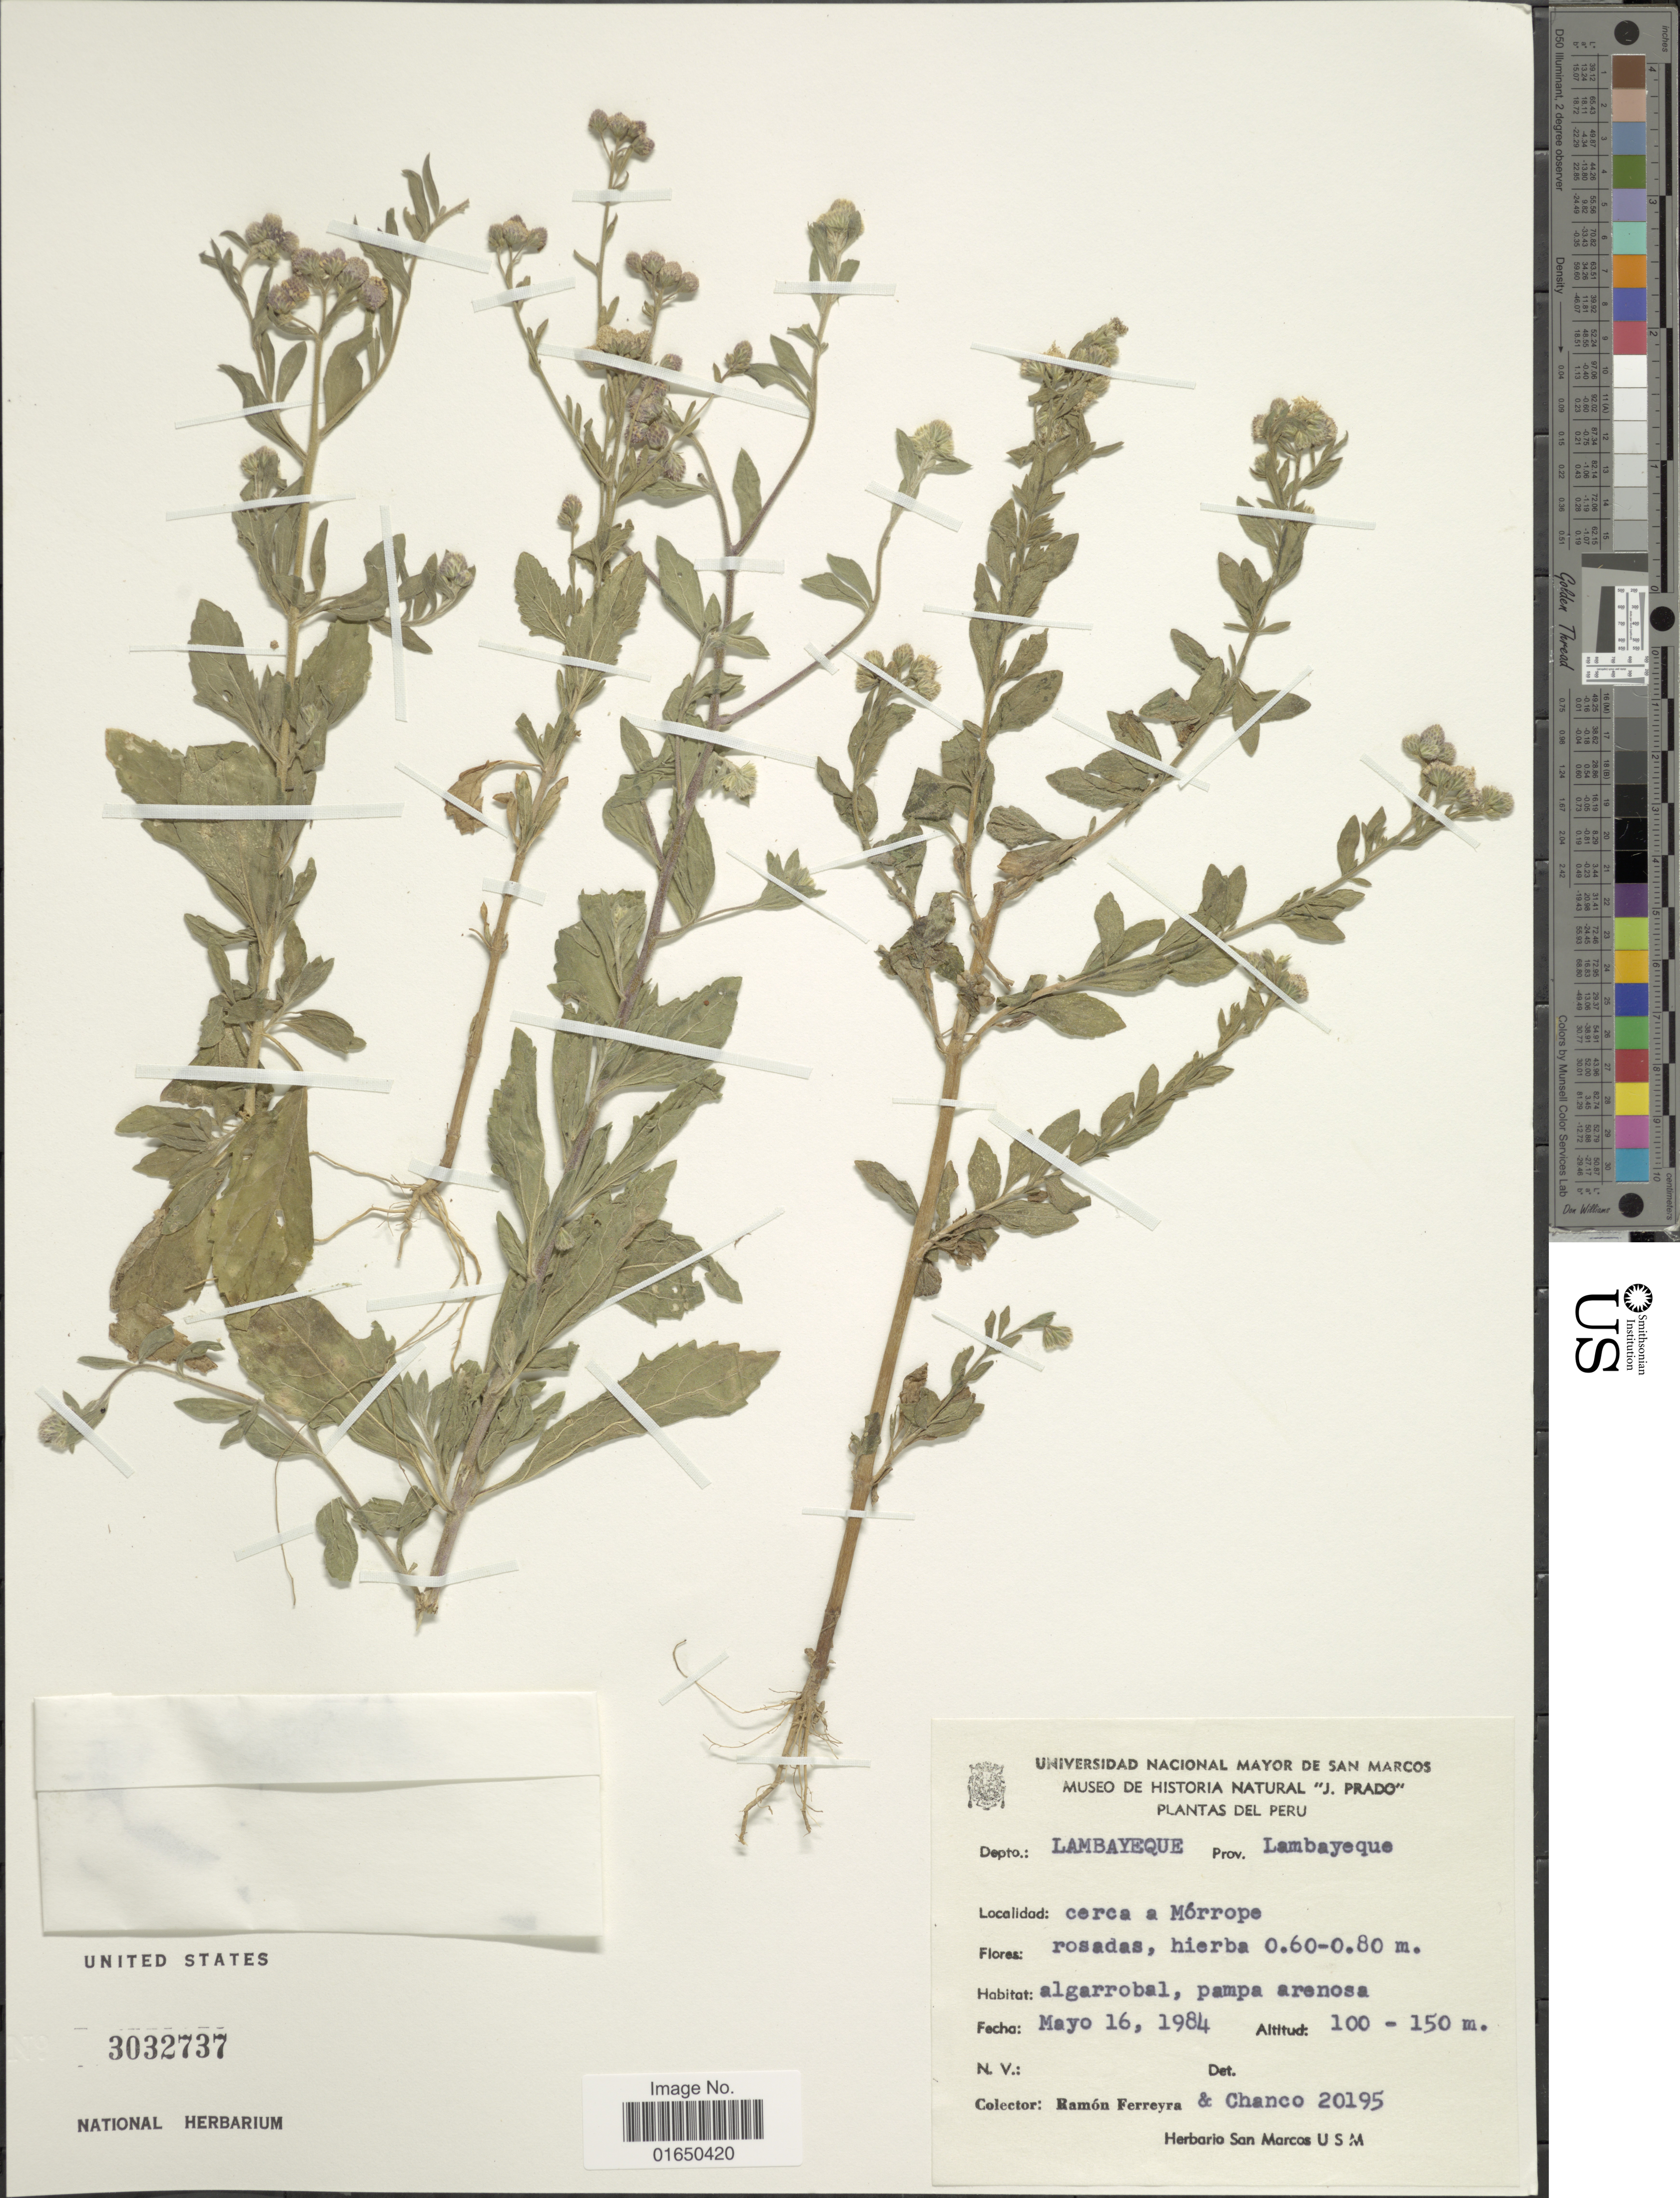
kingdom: Plantae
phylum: Tracheophyta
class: Magnoliopsida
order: Asterales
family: Asteraceae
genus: Isocarpha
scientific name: Isocarpha microcephala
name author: (DC.) S.F. Blake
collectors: R. A. Ferreyra & -. Chanco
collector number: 20195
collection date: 1984-05-16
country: Peru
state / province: Lambayeque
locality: Dept. Lambayeque, cerca a Morrope, algarrobal, pampa arenosa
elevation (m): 100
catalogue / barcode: US 3032737